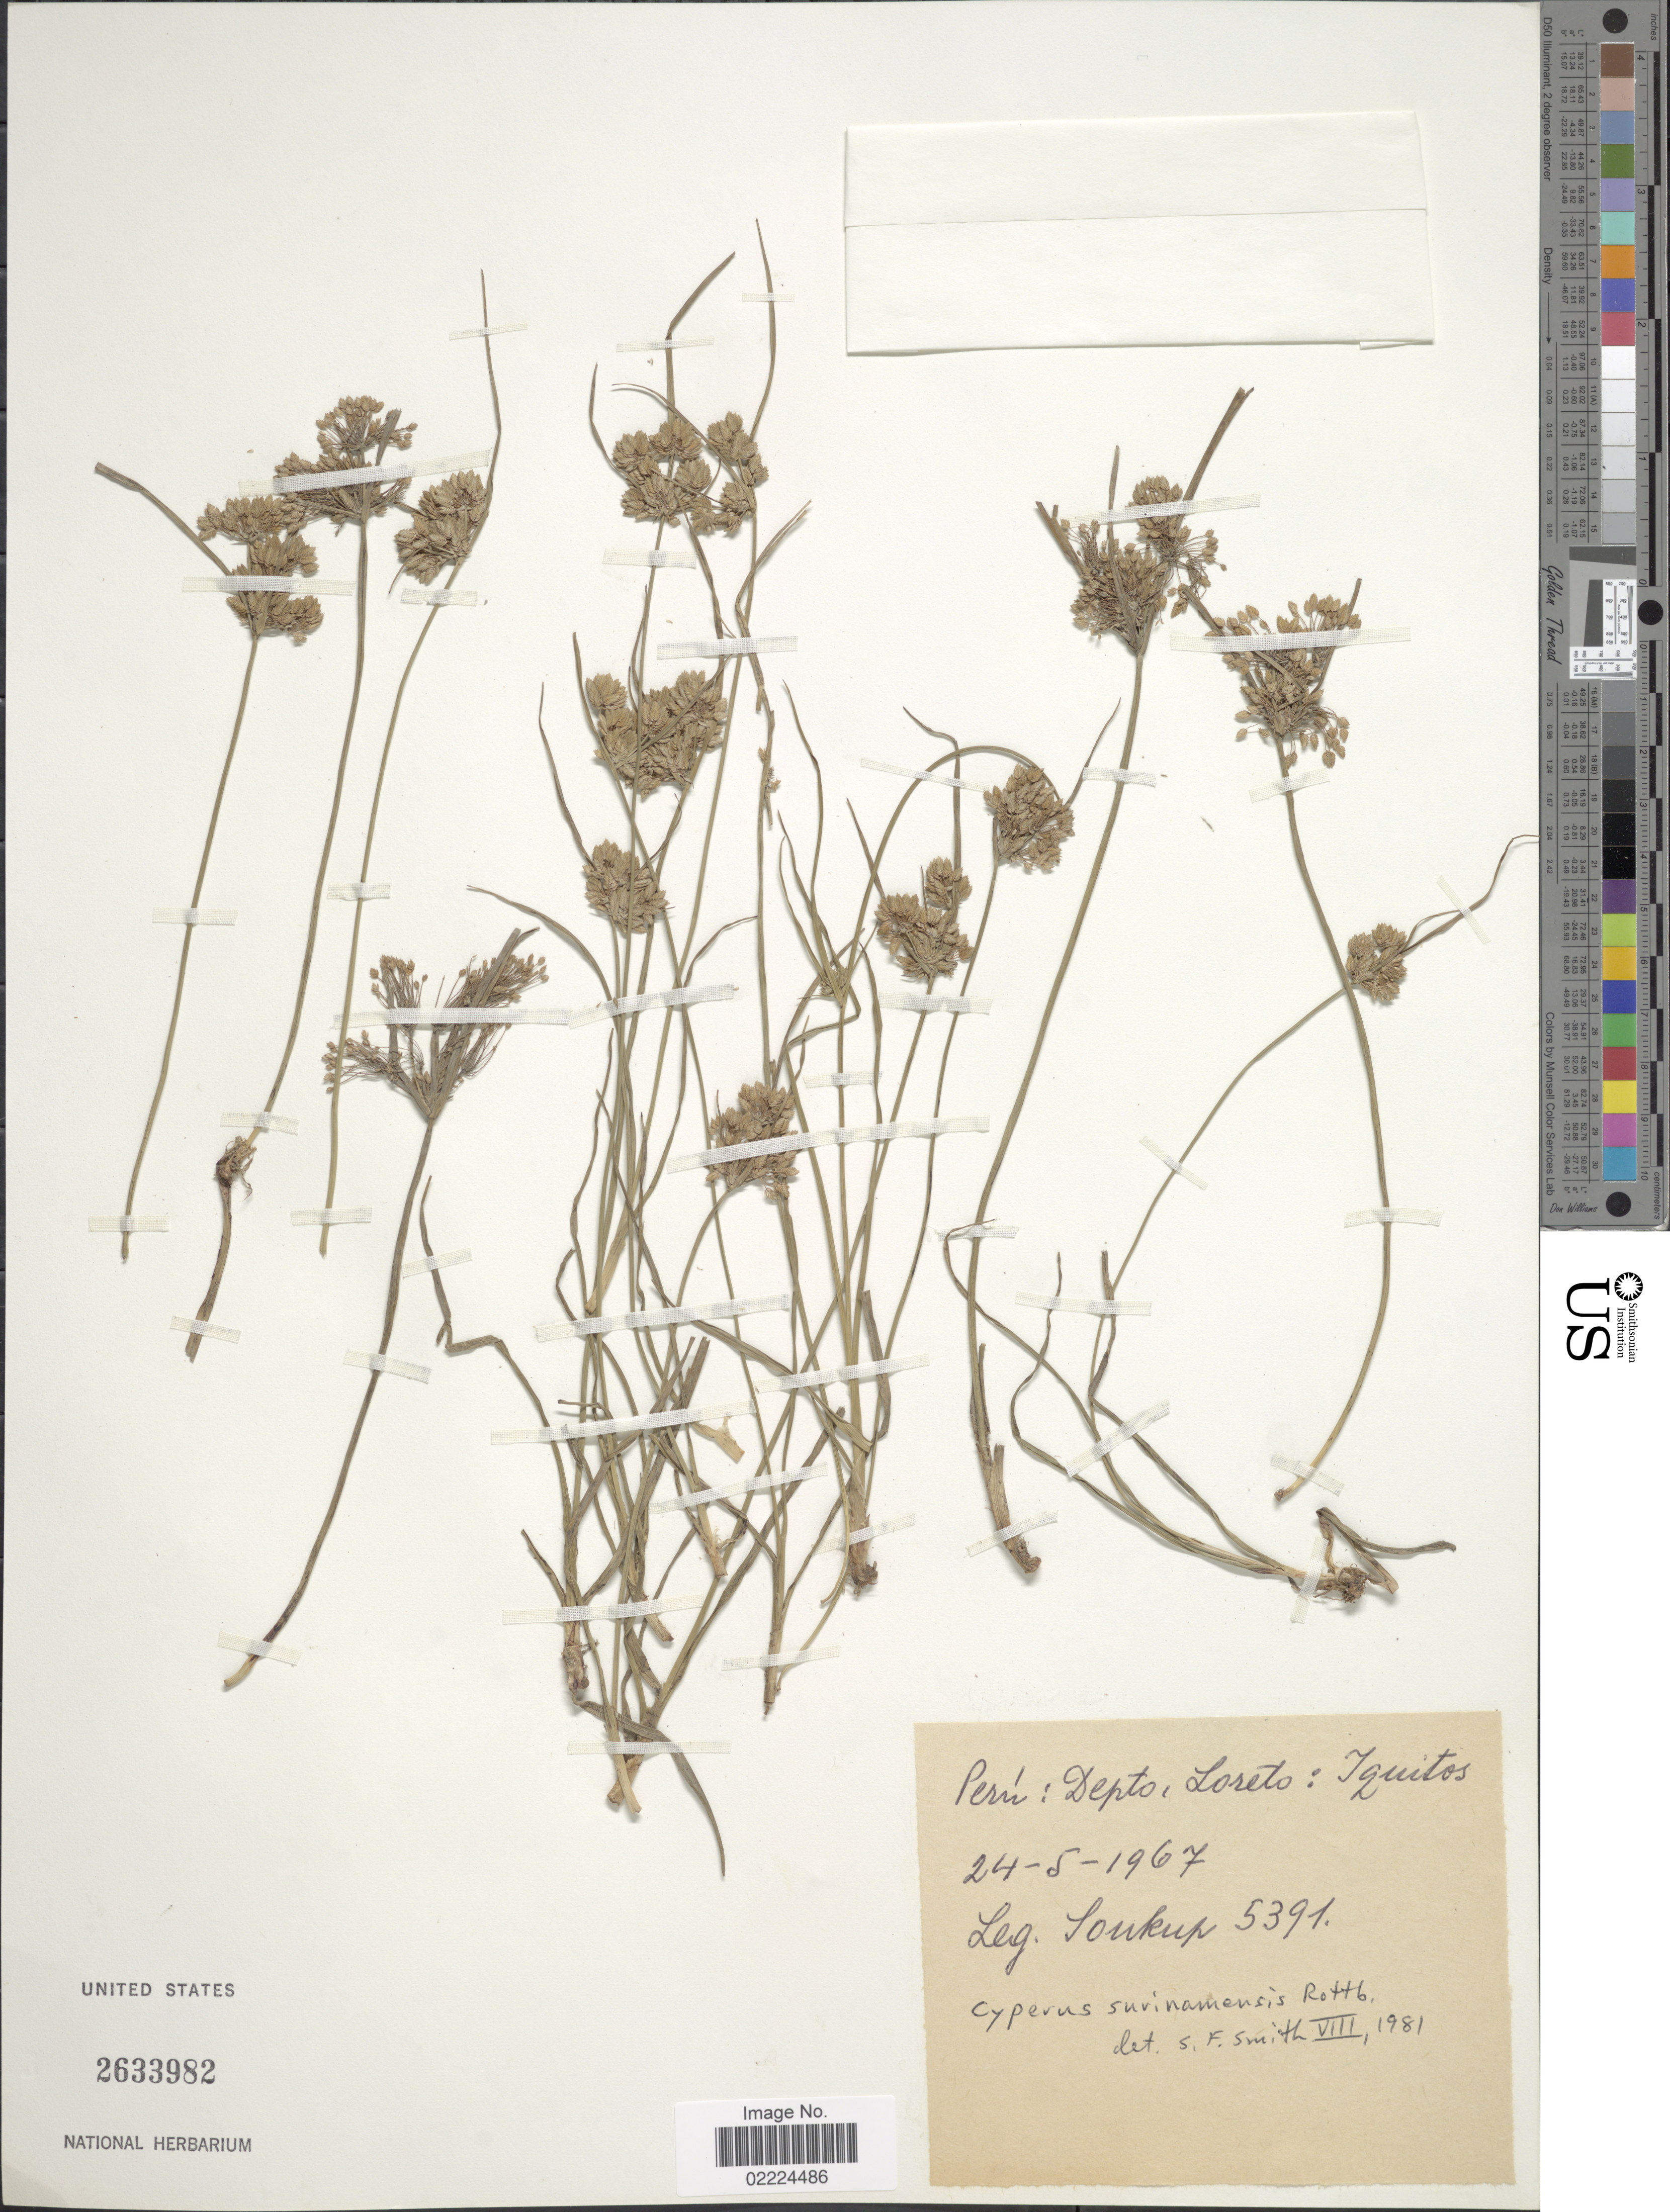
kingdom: Plantae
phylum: Tracheophyta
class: Liliopsida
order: Poales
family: Cyperaceae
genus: Cyperus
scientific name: Cyperus surinamensis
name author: Rottb.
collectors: -- Soukup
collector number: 5391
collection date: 1967-05-24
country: Peru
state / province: Loreto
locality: Iquitos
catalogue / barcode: US 2633982